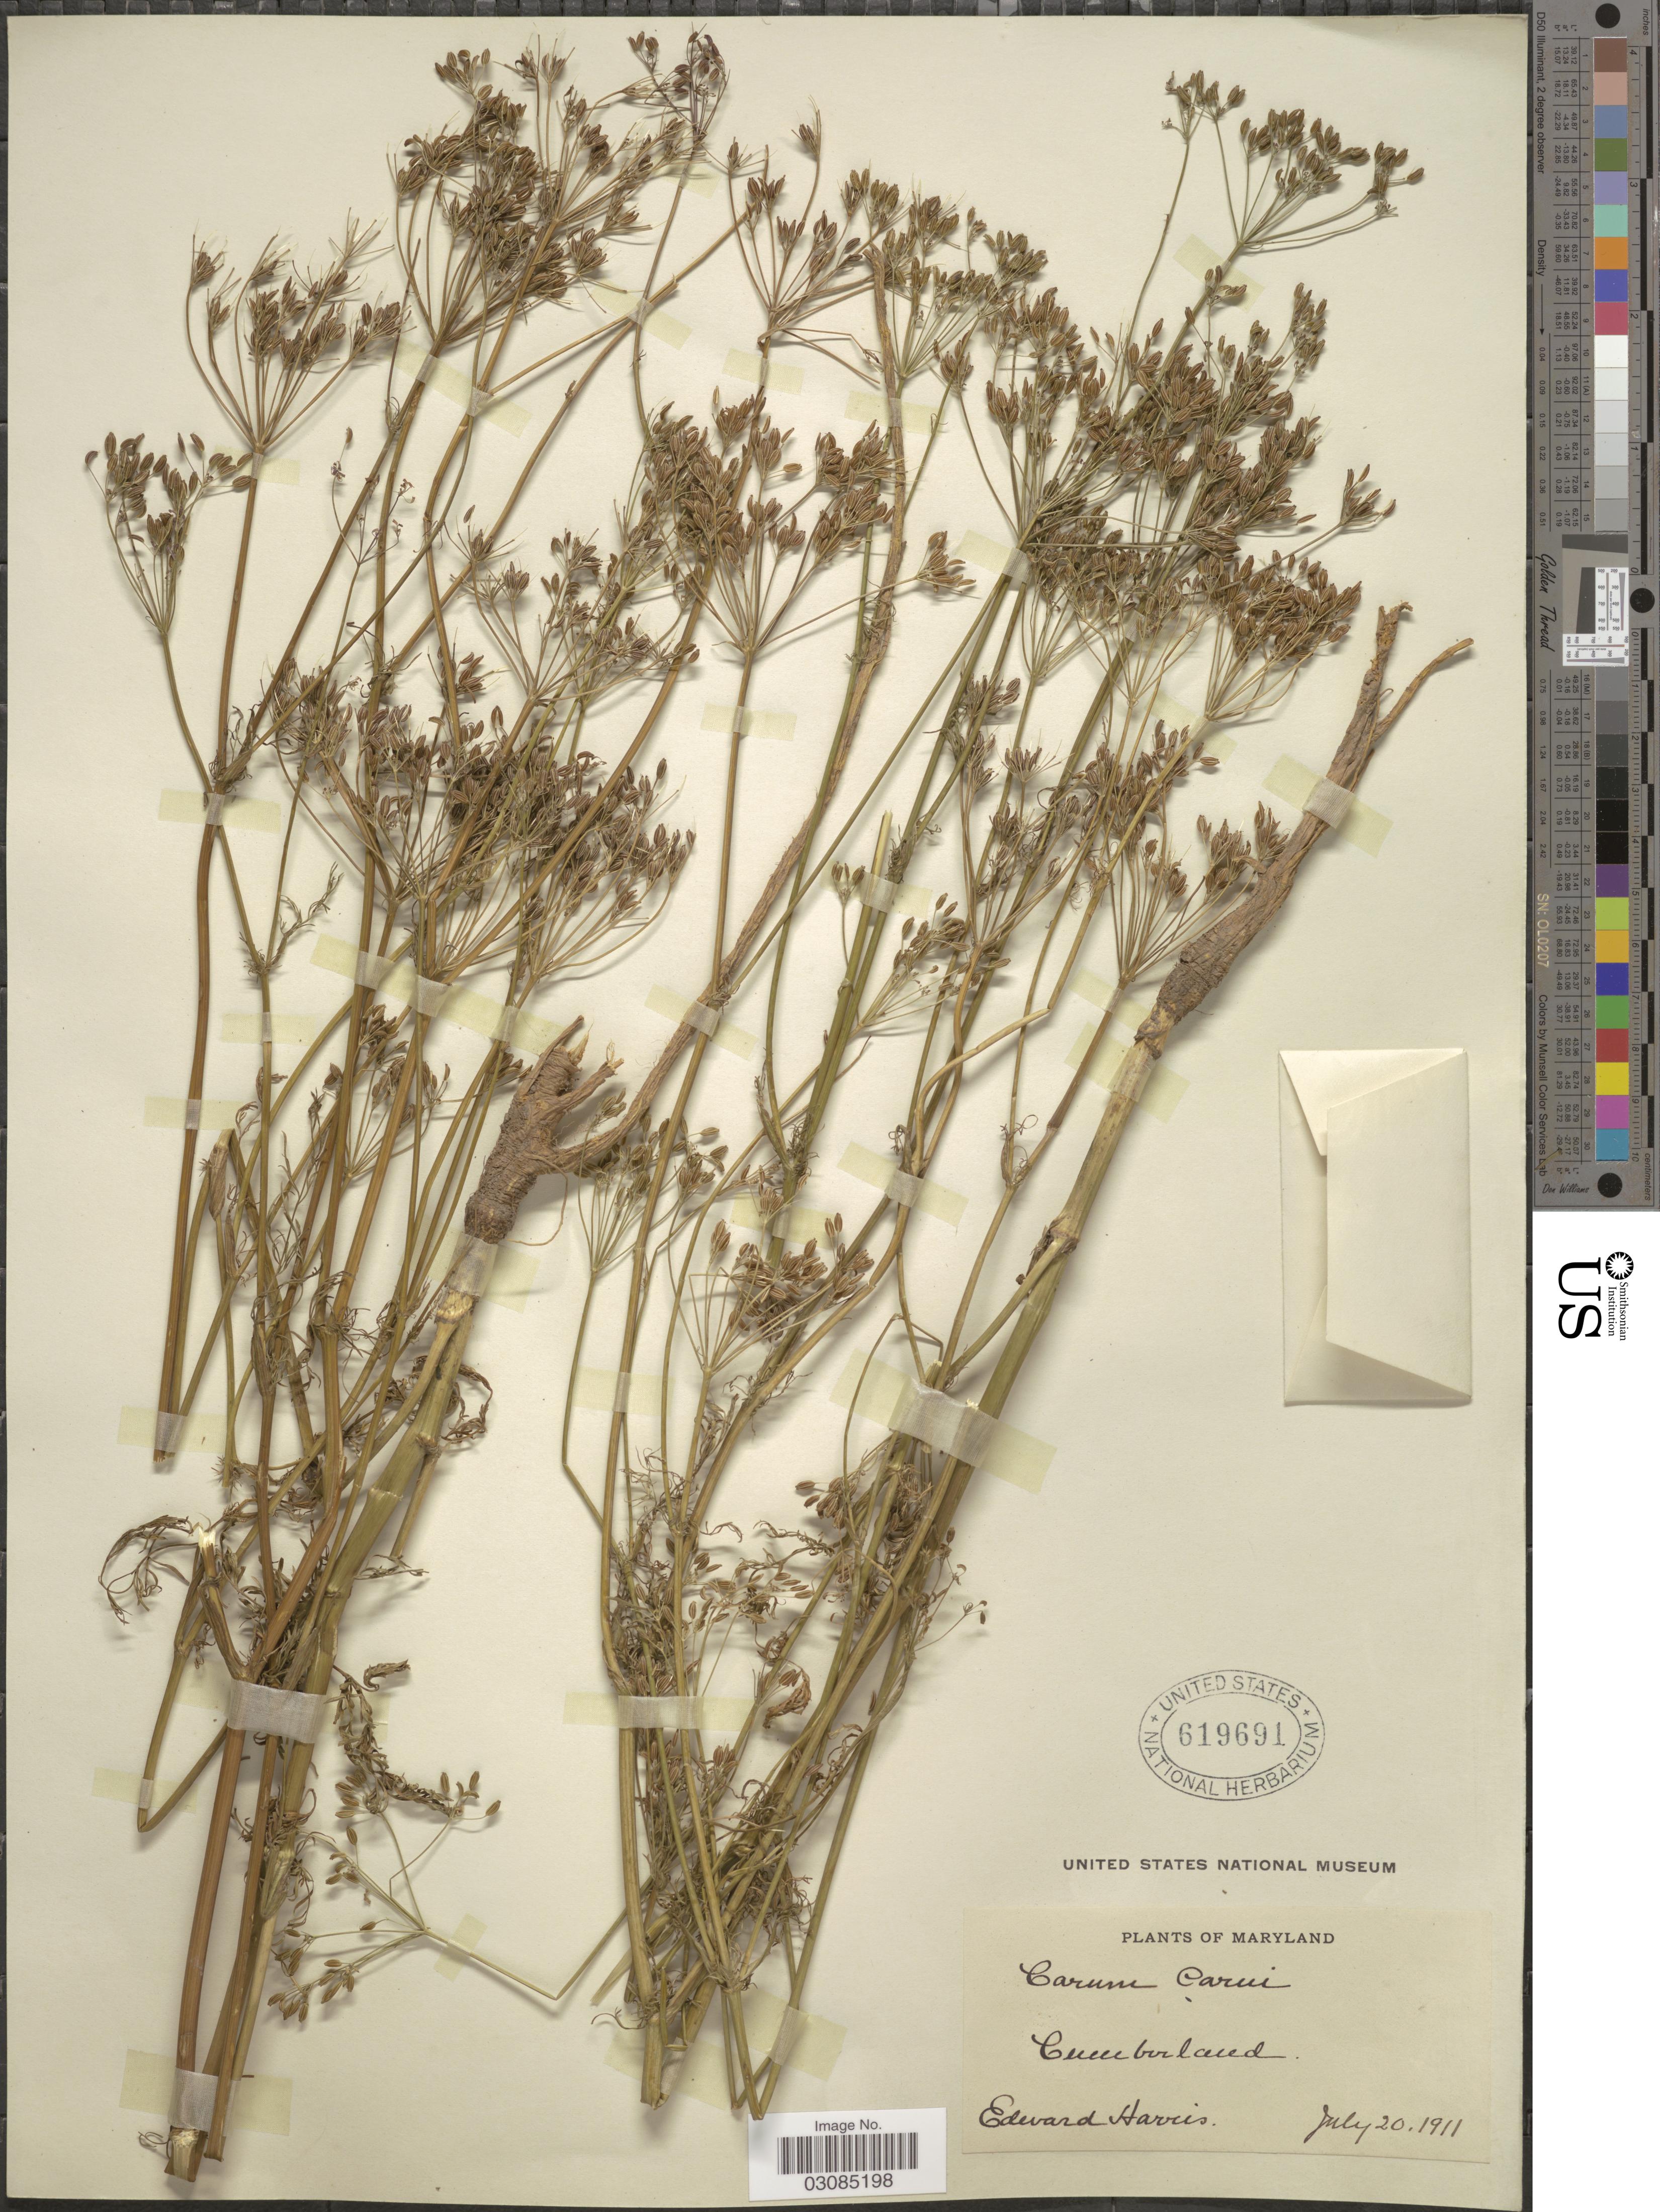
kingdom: Plantae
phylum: Tracheophyta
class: Magnoliopsida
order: Apiales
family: Apiaceae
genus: Carum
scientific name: Carum carvi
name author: L.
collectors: E. Harris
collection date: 1911-07-20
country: United States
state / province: Maryland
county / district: Allegany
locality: Cumberland.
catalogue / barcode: US 619691